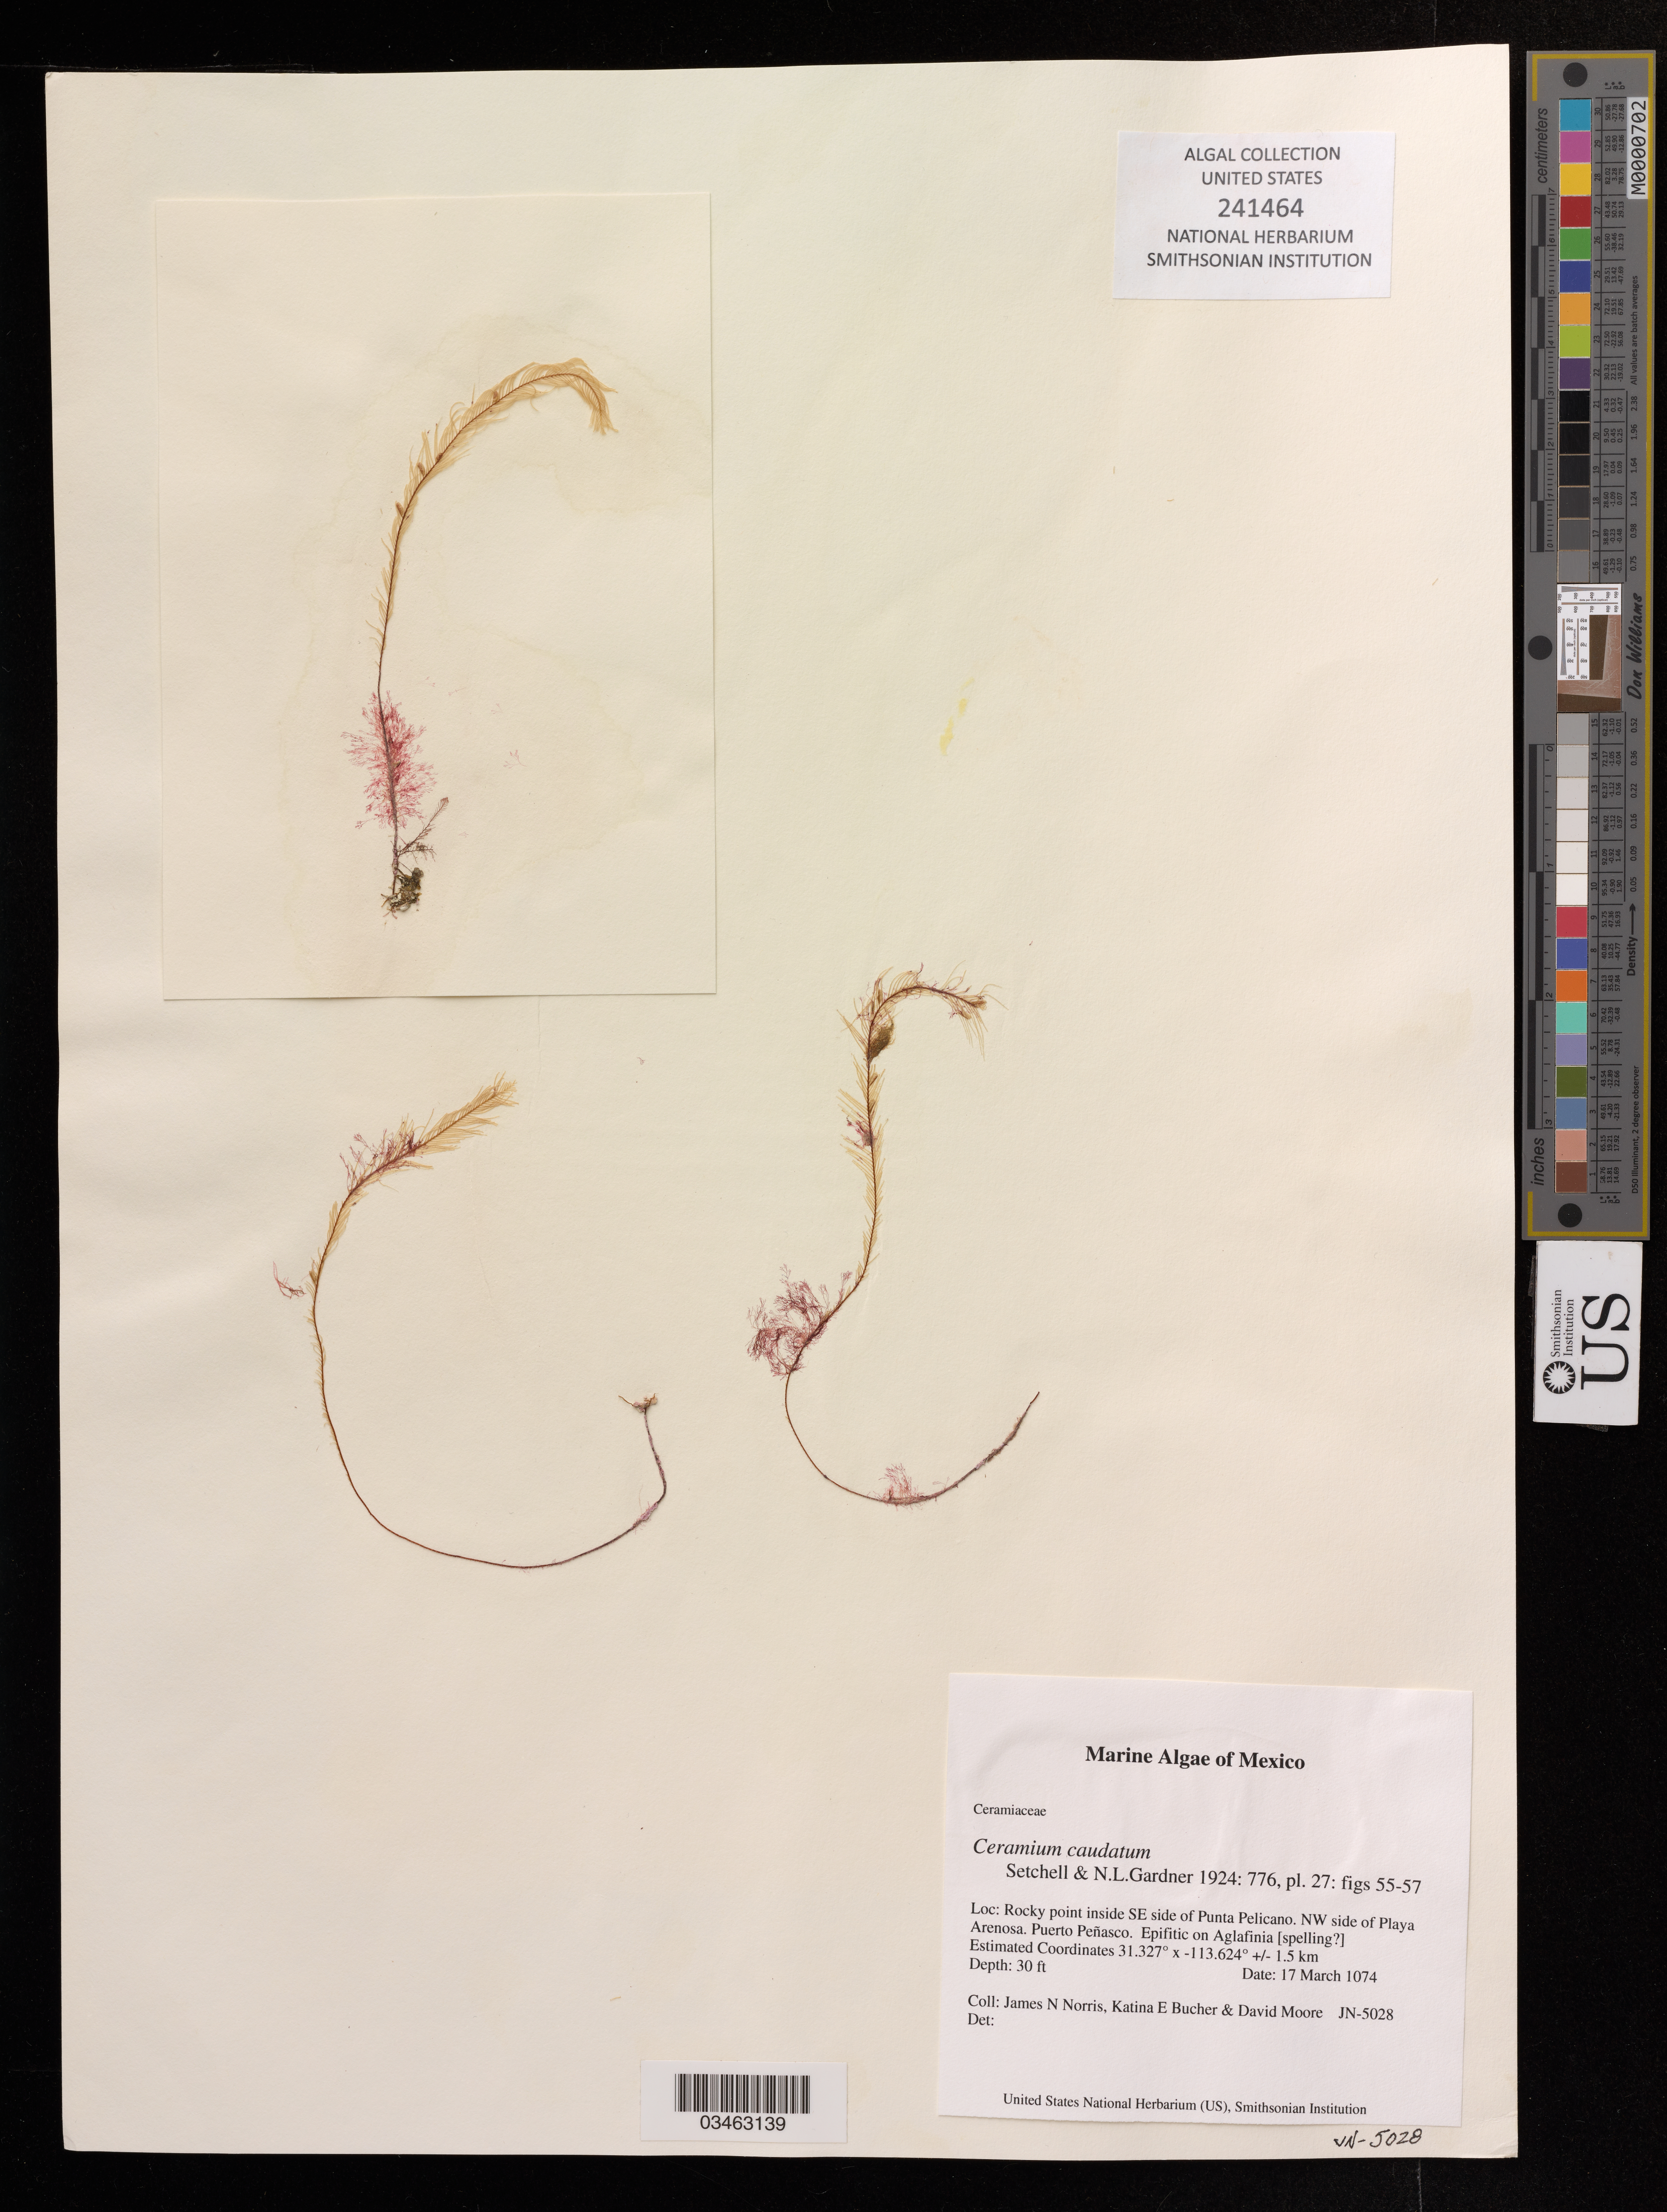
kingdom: Plantae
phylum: Rhodophyta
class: Florideophyceae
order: Ceramiales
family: Ceramiaceae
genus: Ceramium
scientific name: Ceramium caudatum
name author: Setchell & N.L. Gardner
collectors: J. Norris, K. E. Bucher & D. Moore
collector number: JN-5028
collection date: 1974-03-17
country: Mexico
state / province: Sonora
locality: Rocky point inside SE side of Punta Pelicano, (N. W. side of Playa Arenosa), Puerto Penasco.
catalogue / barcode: US 241464